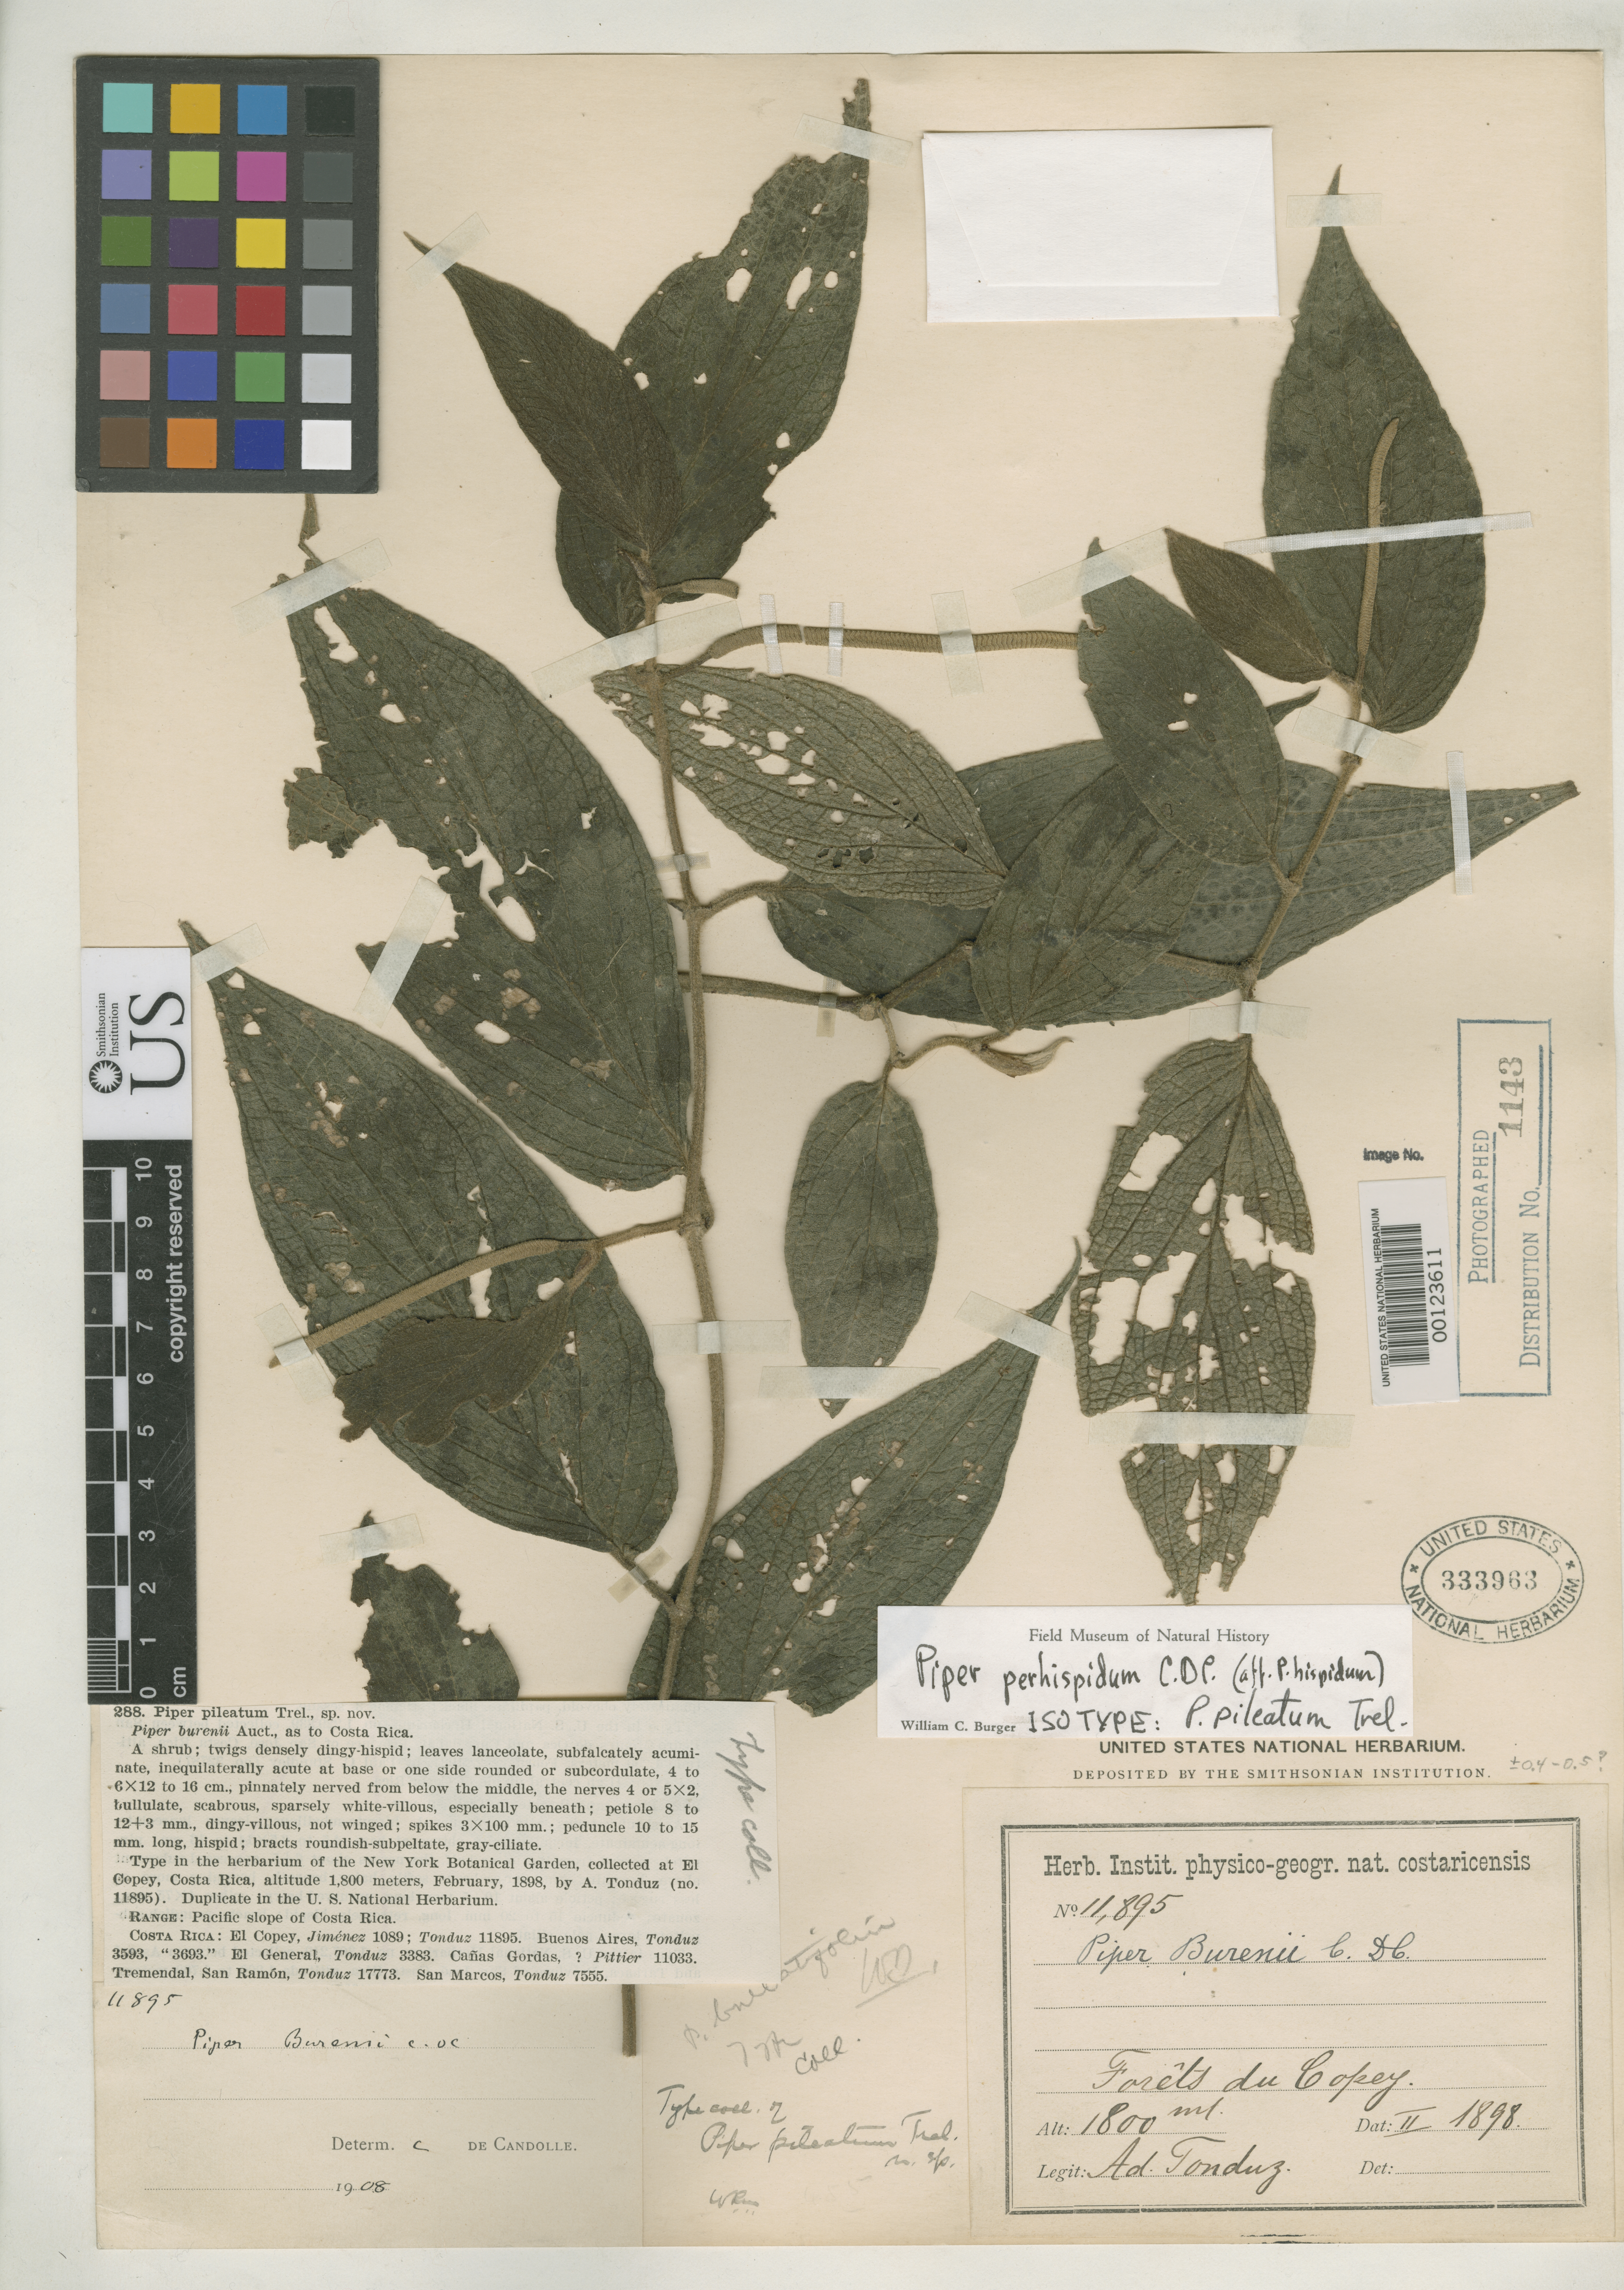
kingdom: Plantae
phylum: Tracheophyta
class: Magnoliopsida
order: Piperales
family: Piperaceae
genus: Piper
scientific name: Piper pileatum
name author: Trel.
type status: Isotype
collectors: A. Tonduz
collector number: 11895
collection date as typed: Feb 1898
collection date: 1898-02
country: Costa Rica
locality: El Copey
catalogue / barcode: US 333963